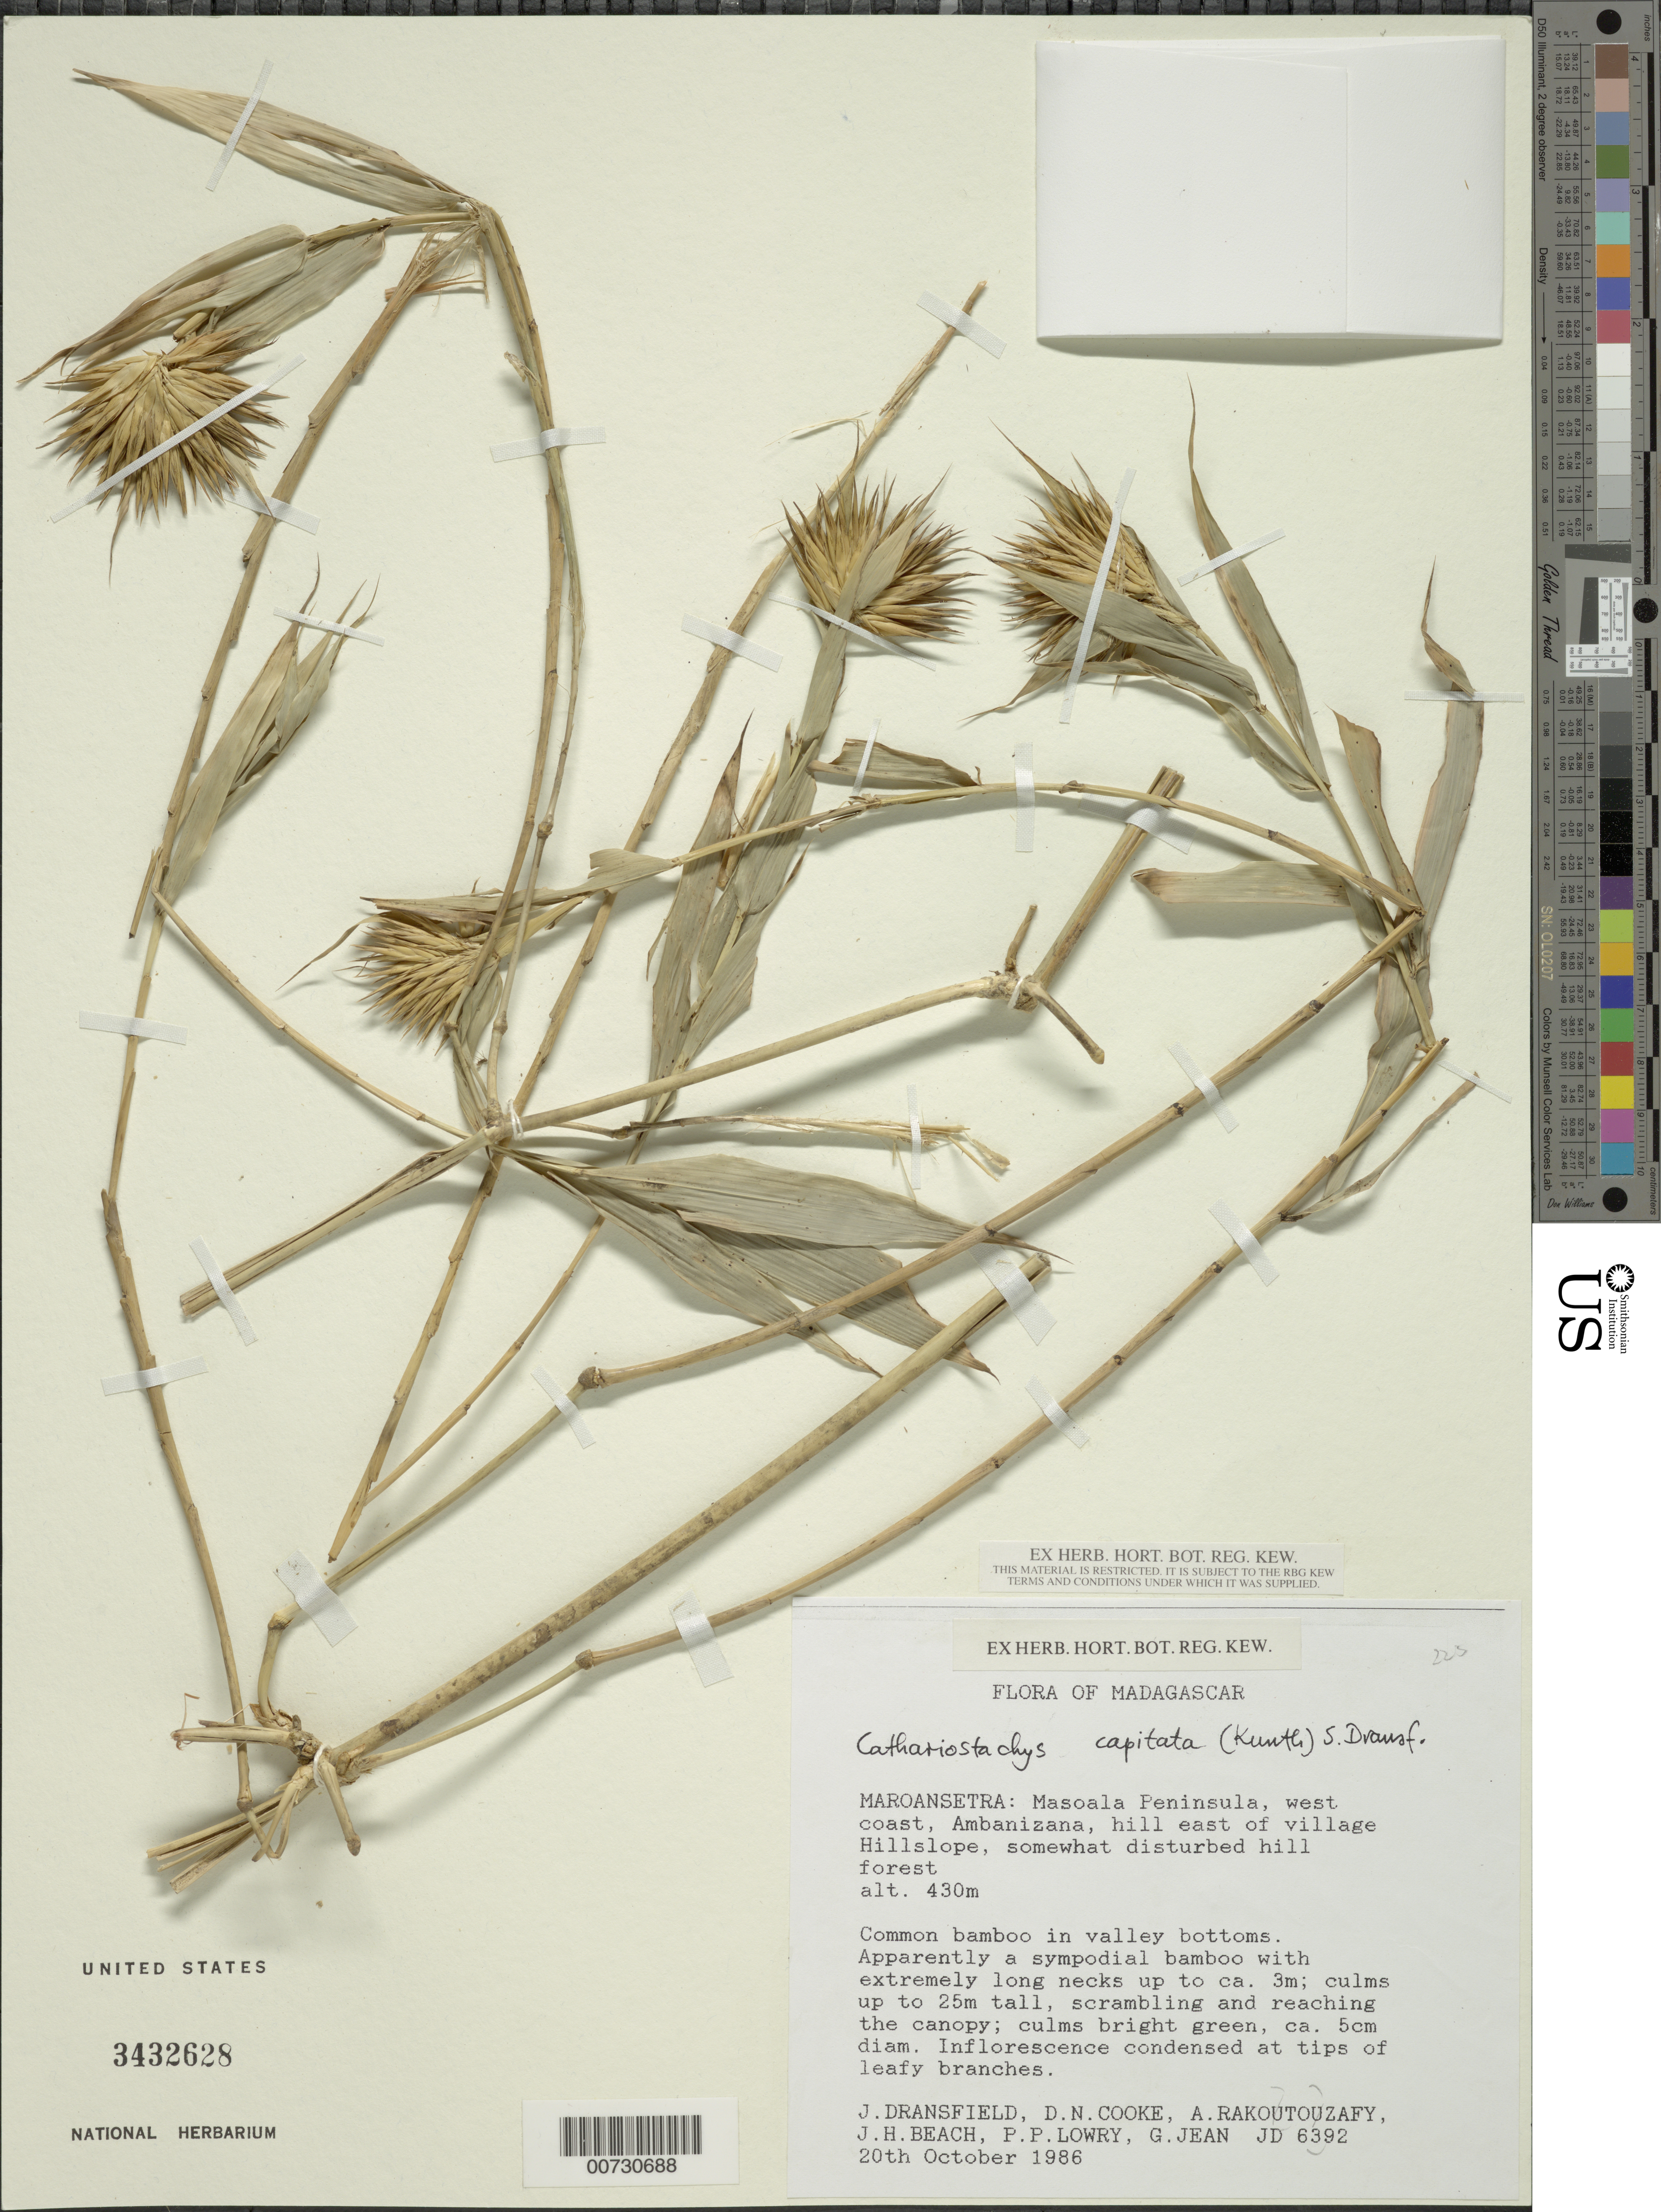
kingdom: Plantae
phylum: Tracheophyta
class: Liliopsida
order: Poales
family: Poaceae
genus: Cathariostachys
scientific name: Cathariostachys capitata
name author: (Kunth) S. Dransf.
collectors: J. Dransfield, D. Cooke, A. Rakoutouzafy, J. Beach, P. P. Lowry & G. Jean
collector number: JD 6392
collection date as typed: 20 Oct 1986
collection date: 1986-10-20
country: Madagascar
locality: Maroansetra, Masoala Peninsula, west coast, Ambanizana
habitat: Somewhat disturbed hill forest.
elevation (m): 430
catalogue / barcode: US 3432628